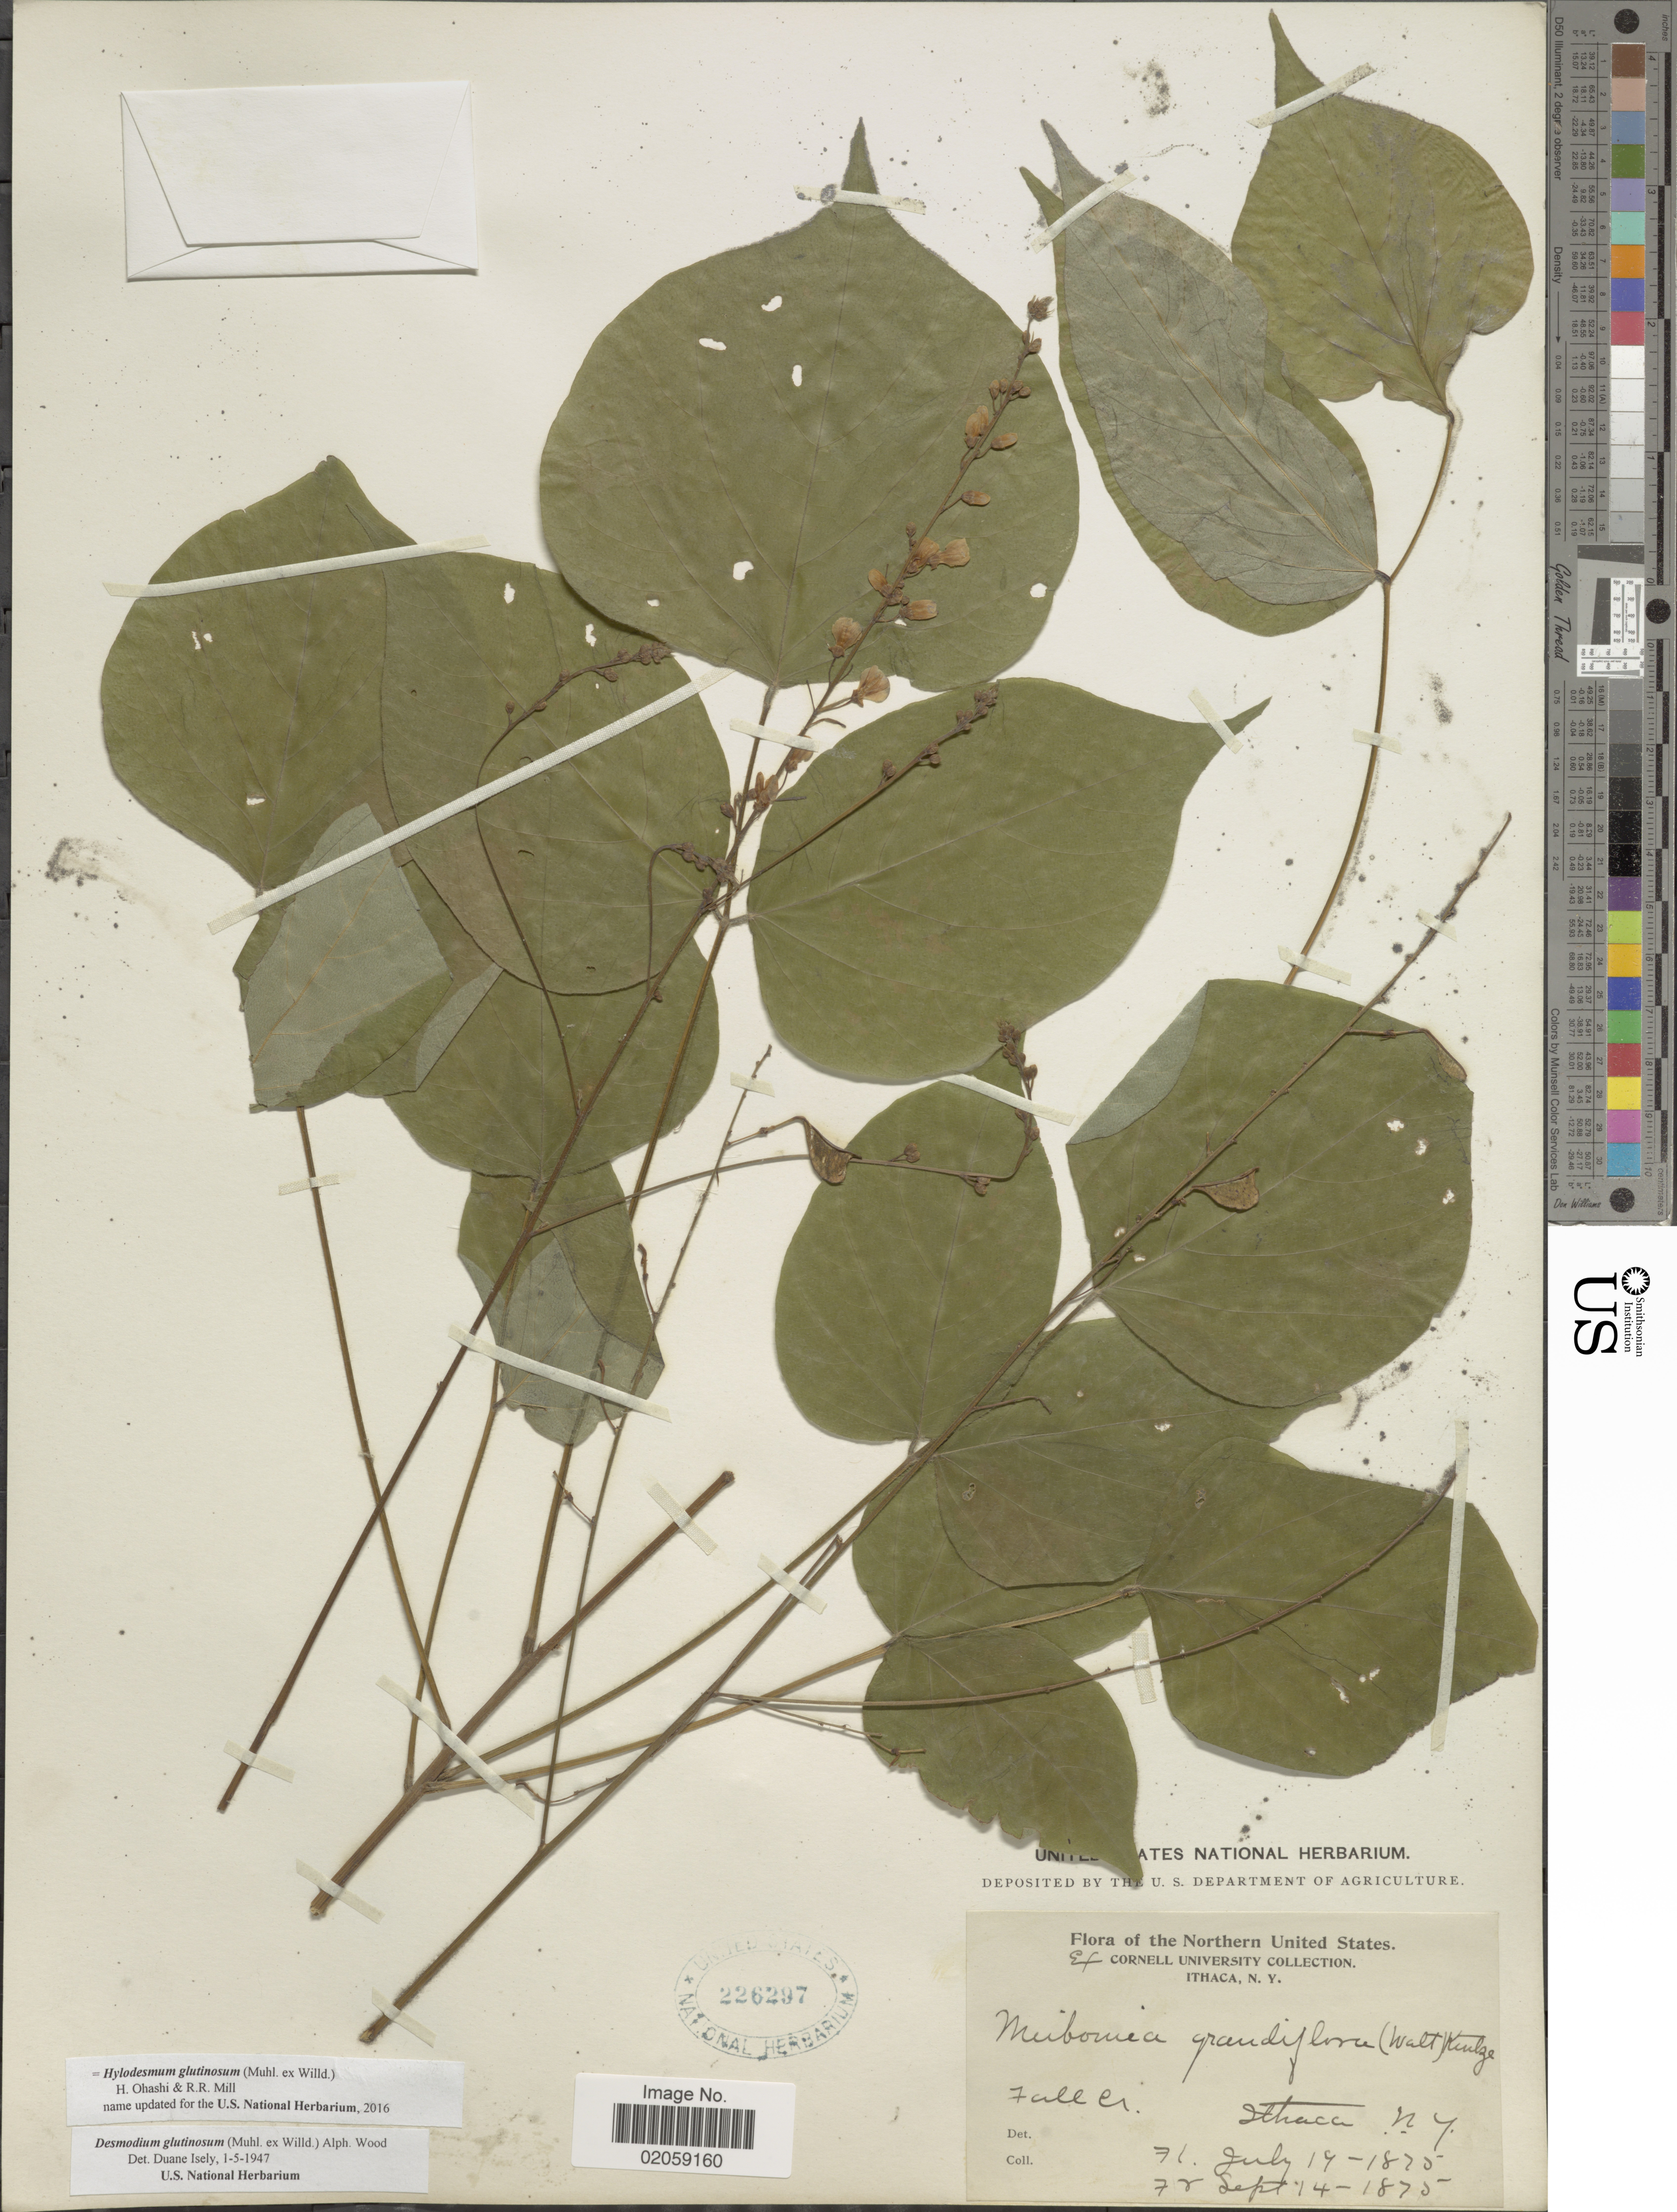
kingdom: Plantae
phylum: Tracheophyta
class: Magnoliopsida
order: Fabales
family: Fabaceae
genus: Hylodesmum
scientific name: Hylodesmum glutinosum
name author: (Muhl. ex Willd.) H. Ohashi & R.R. Mill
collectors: Cornell University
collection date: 1875-07-19/1875-09-14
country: United States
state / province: New York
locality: Ithaca, N.Y.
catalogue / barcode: US 226297